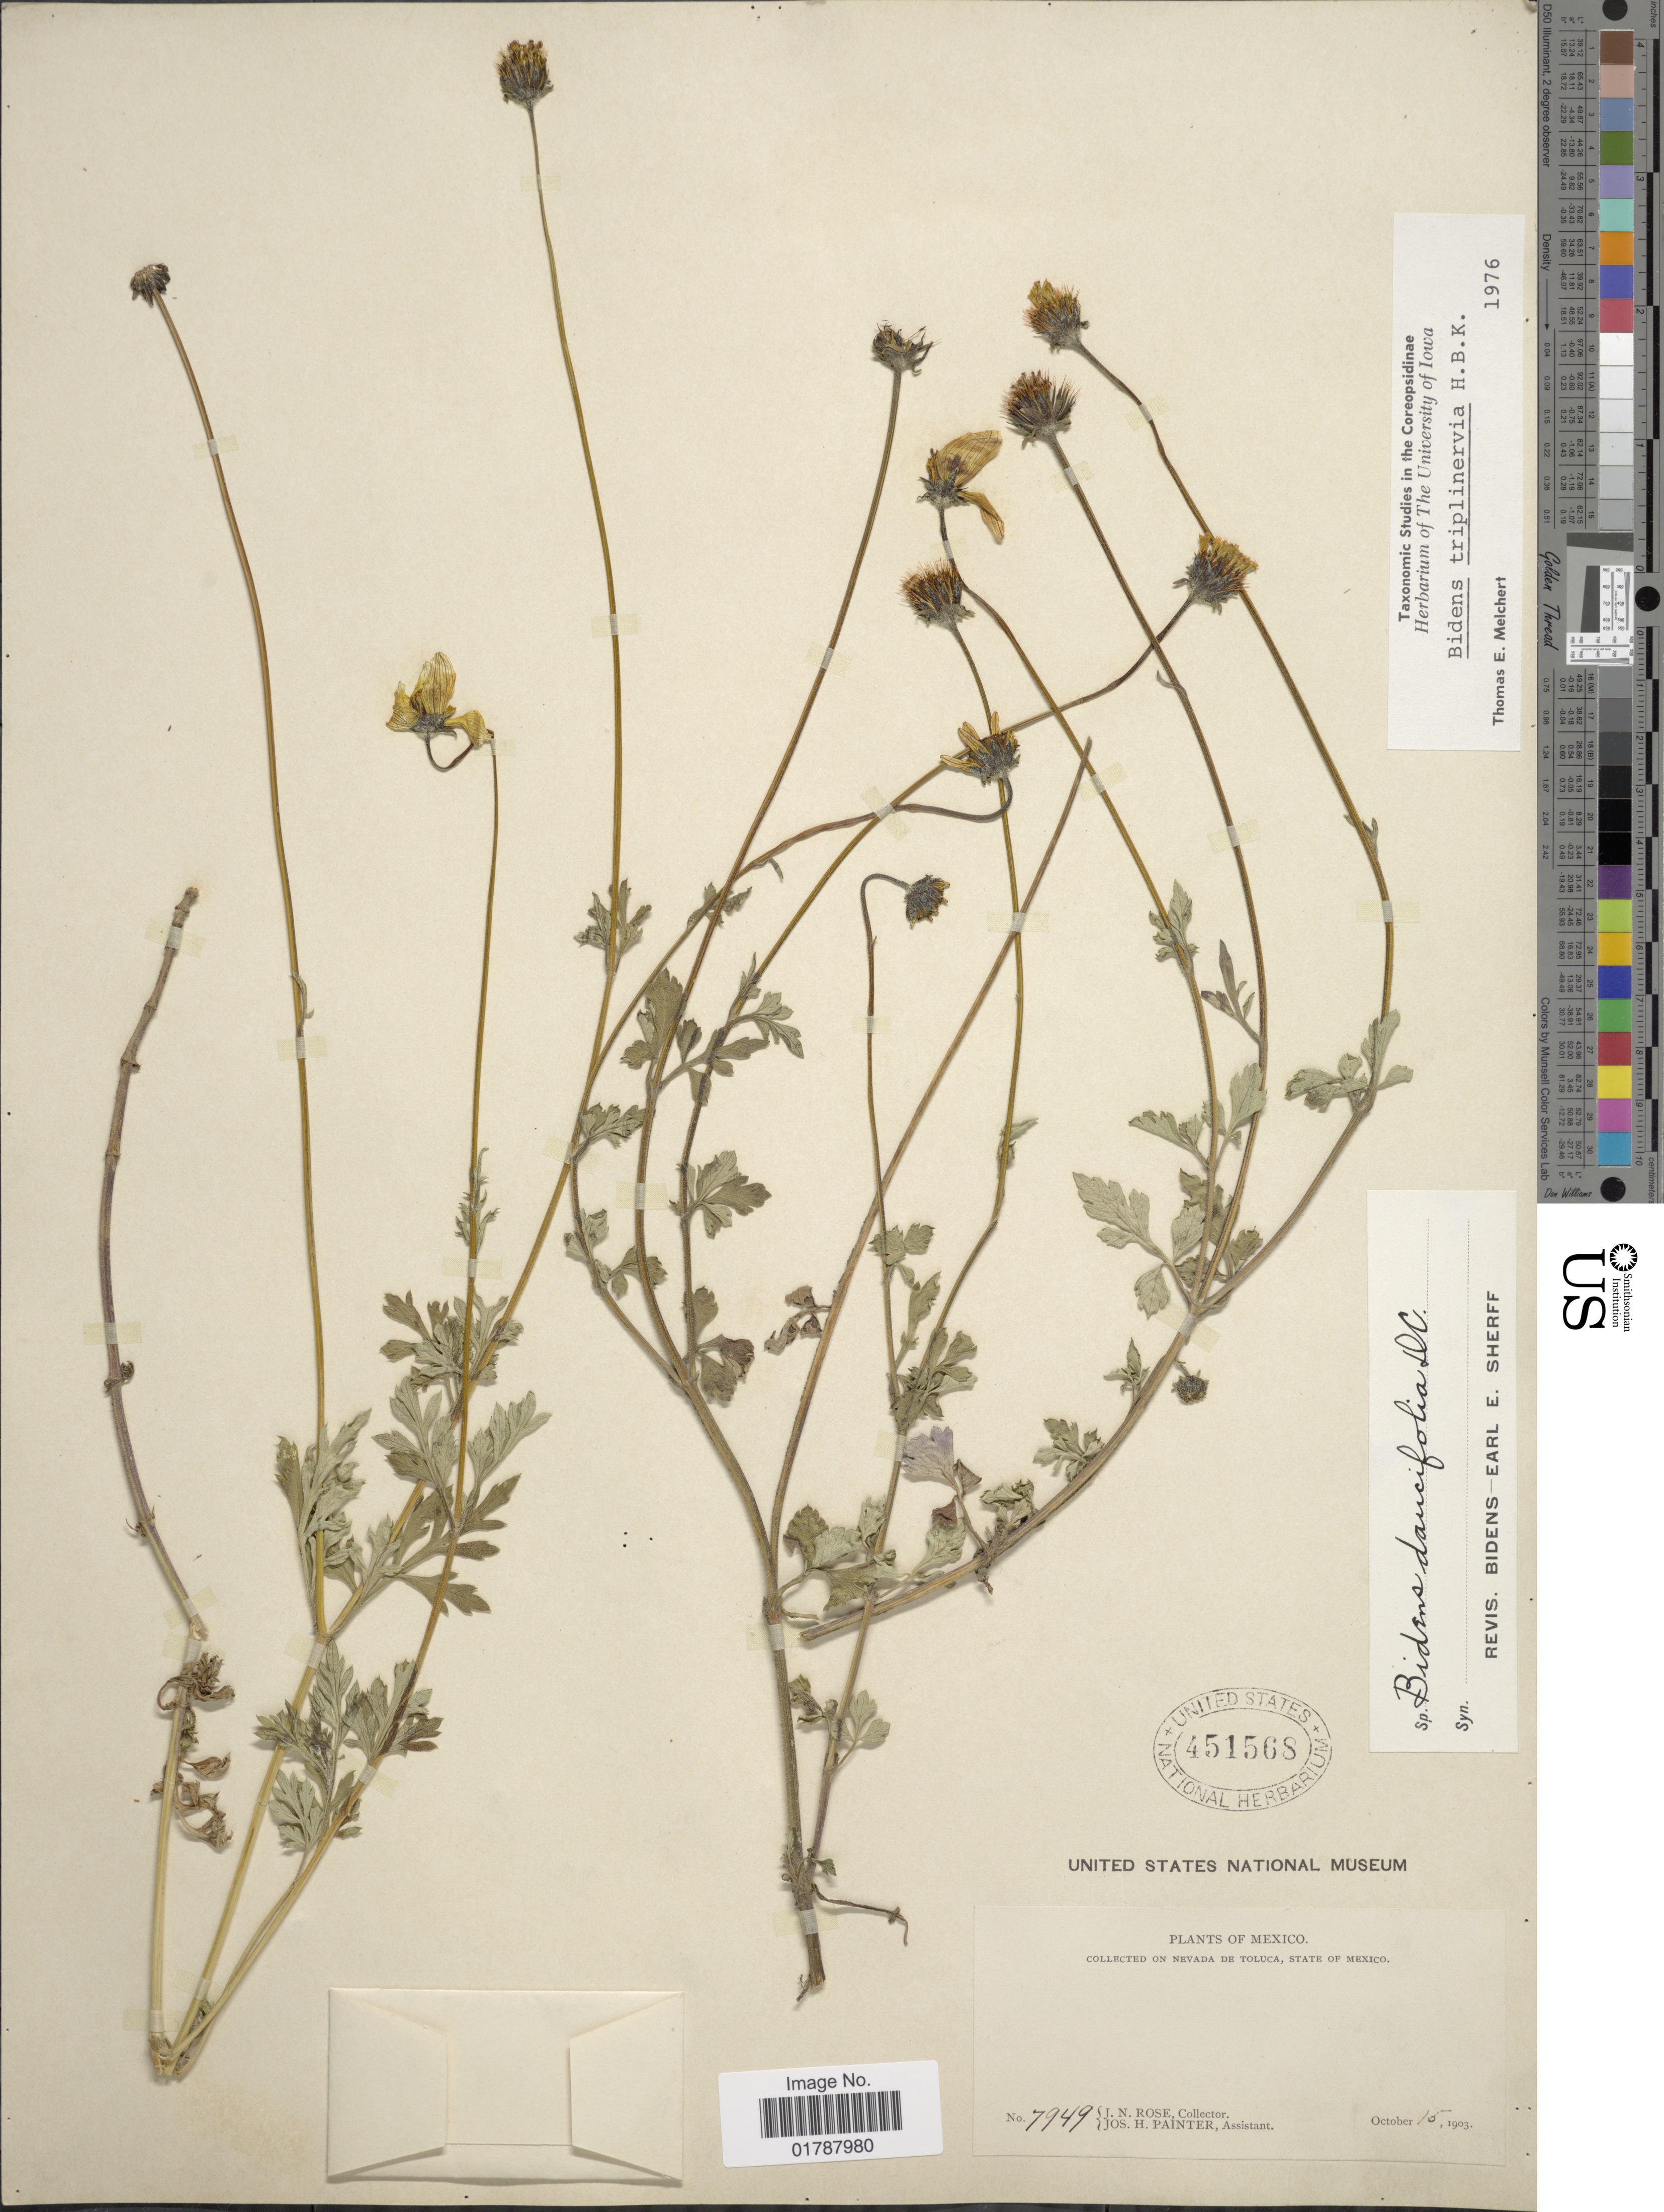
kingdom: Plantae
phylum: Tracheophyta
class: Magnoliopsida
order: Asterales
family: Asteraceae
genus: Bidens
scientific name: Bidens triplinervia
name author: Kunth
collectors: J. N. Rose & J. H. Painter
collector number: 7949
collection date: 1903-10-15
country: Mexico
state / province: México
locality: On Nevada de Toluca, State of Mexico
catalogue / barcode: US 451568